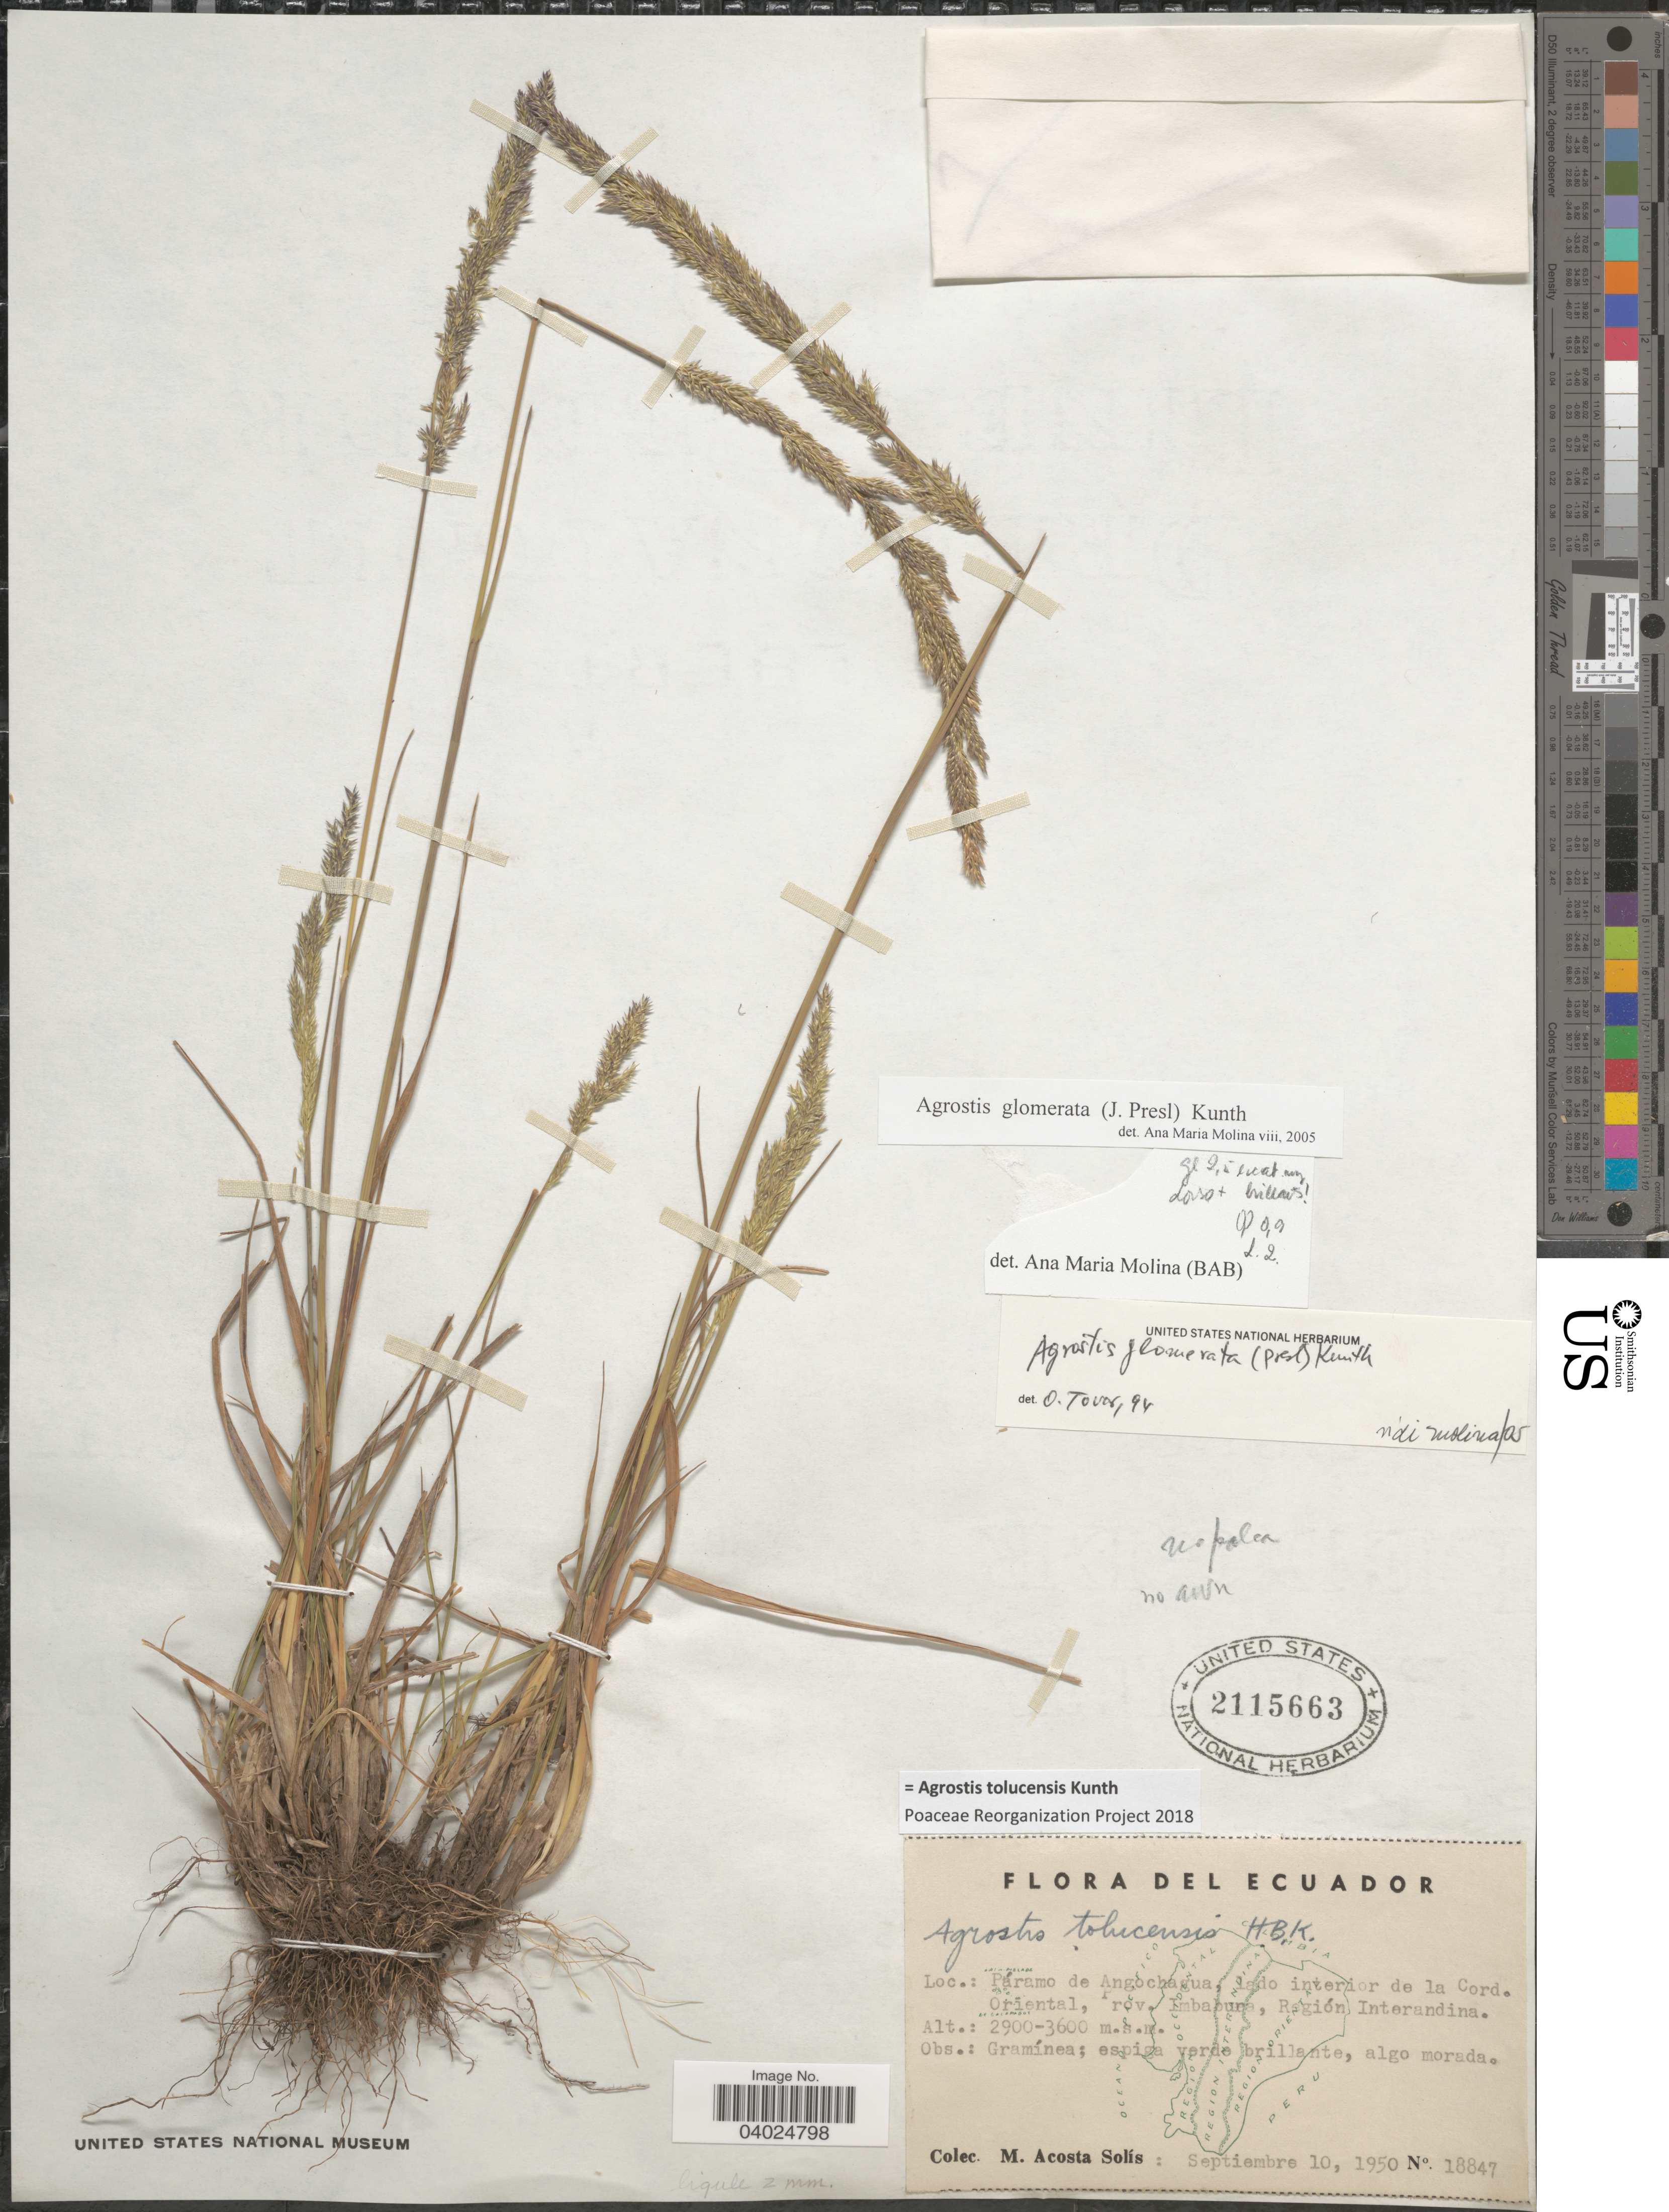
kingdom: Plantae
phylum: Tracheophyta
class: Liliopsida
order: Poales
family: Poaceae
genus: Agrostis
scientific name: Agrostis tolucensis Kunth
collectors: M. Acosta Solis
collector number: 18847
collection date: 1950-09-10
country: Ecuador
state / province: Imbabura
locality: Páramo de Angochagua, lado interior de la Cord. Oriental, Región Interandina.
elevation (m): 2900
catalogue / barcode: US 2115663